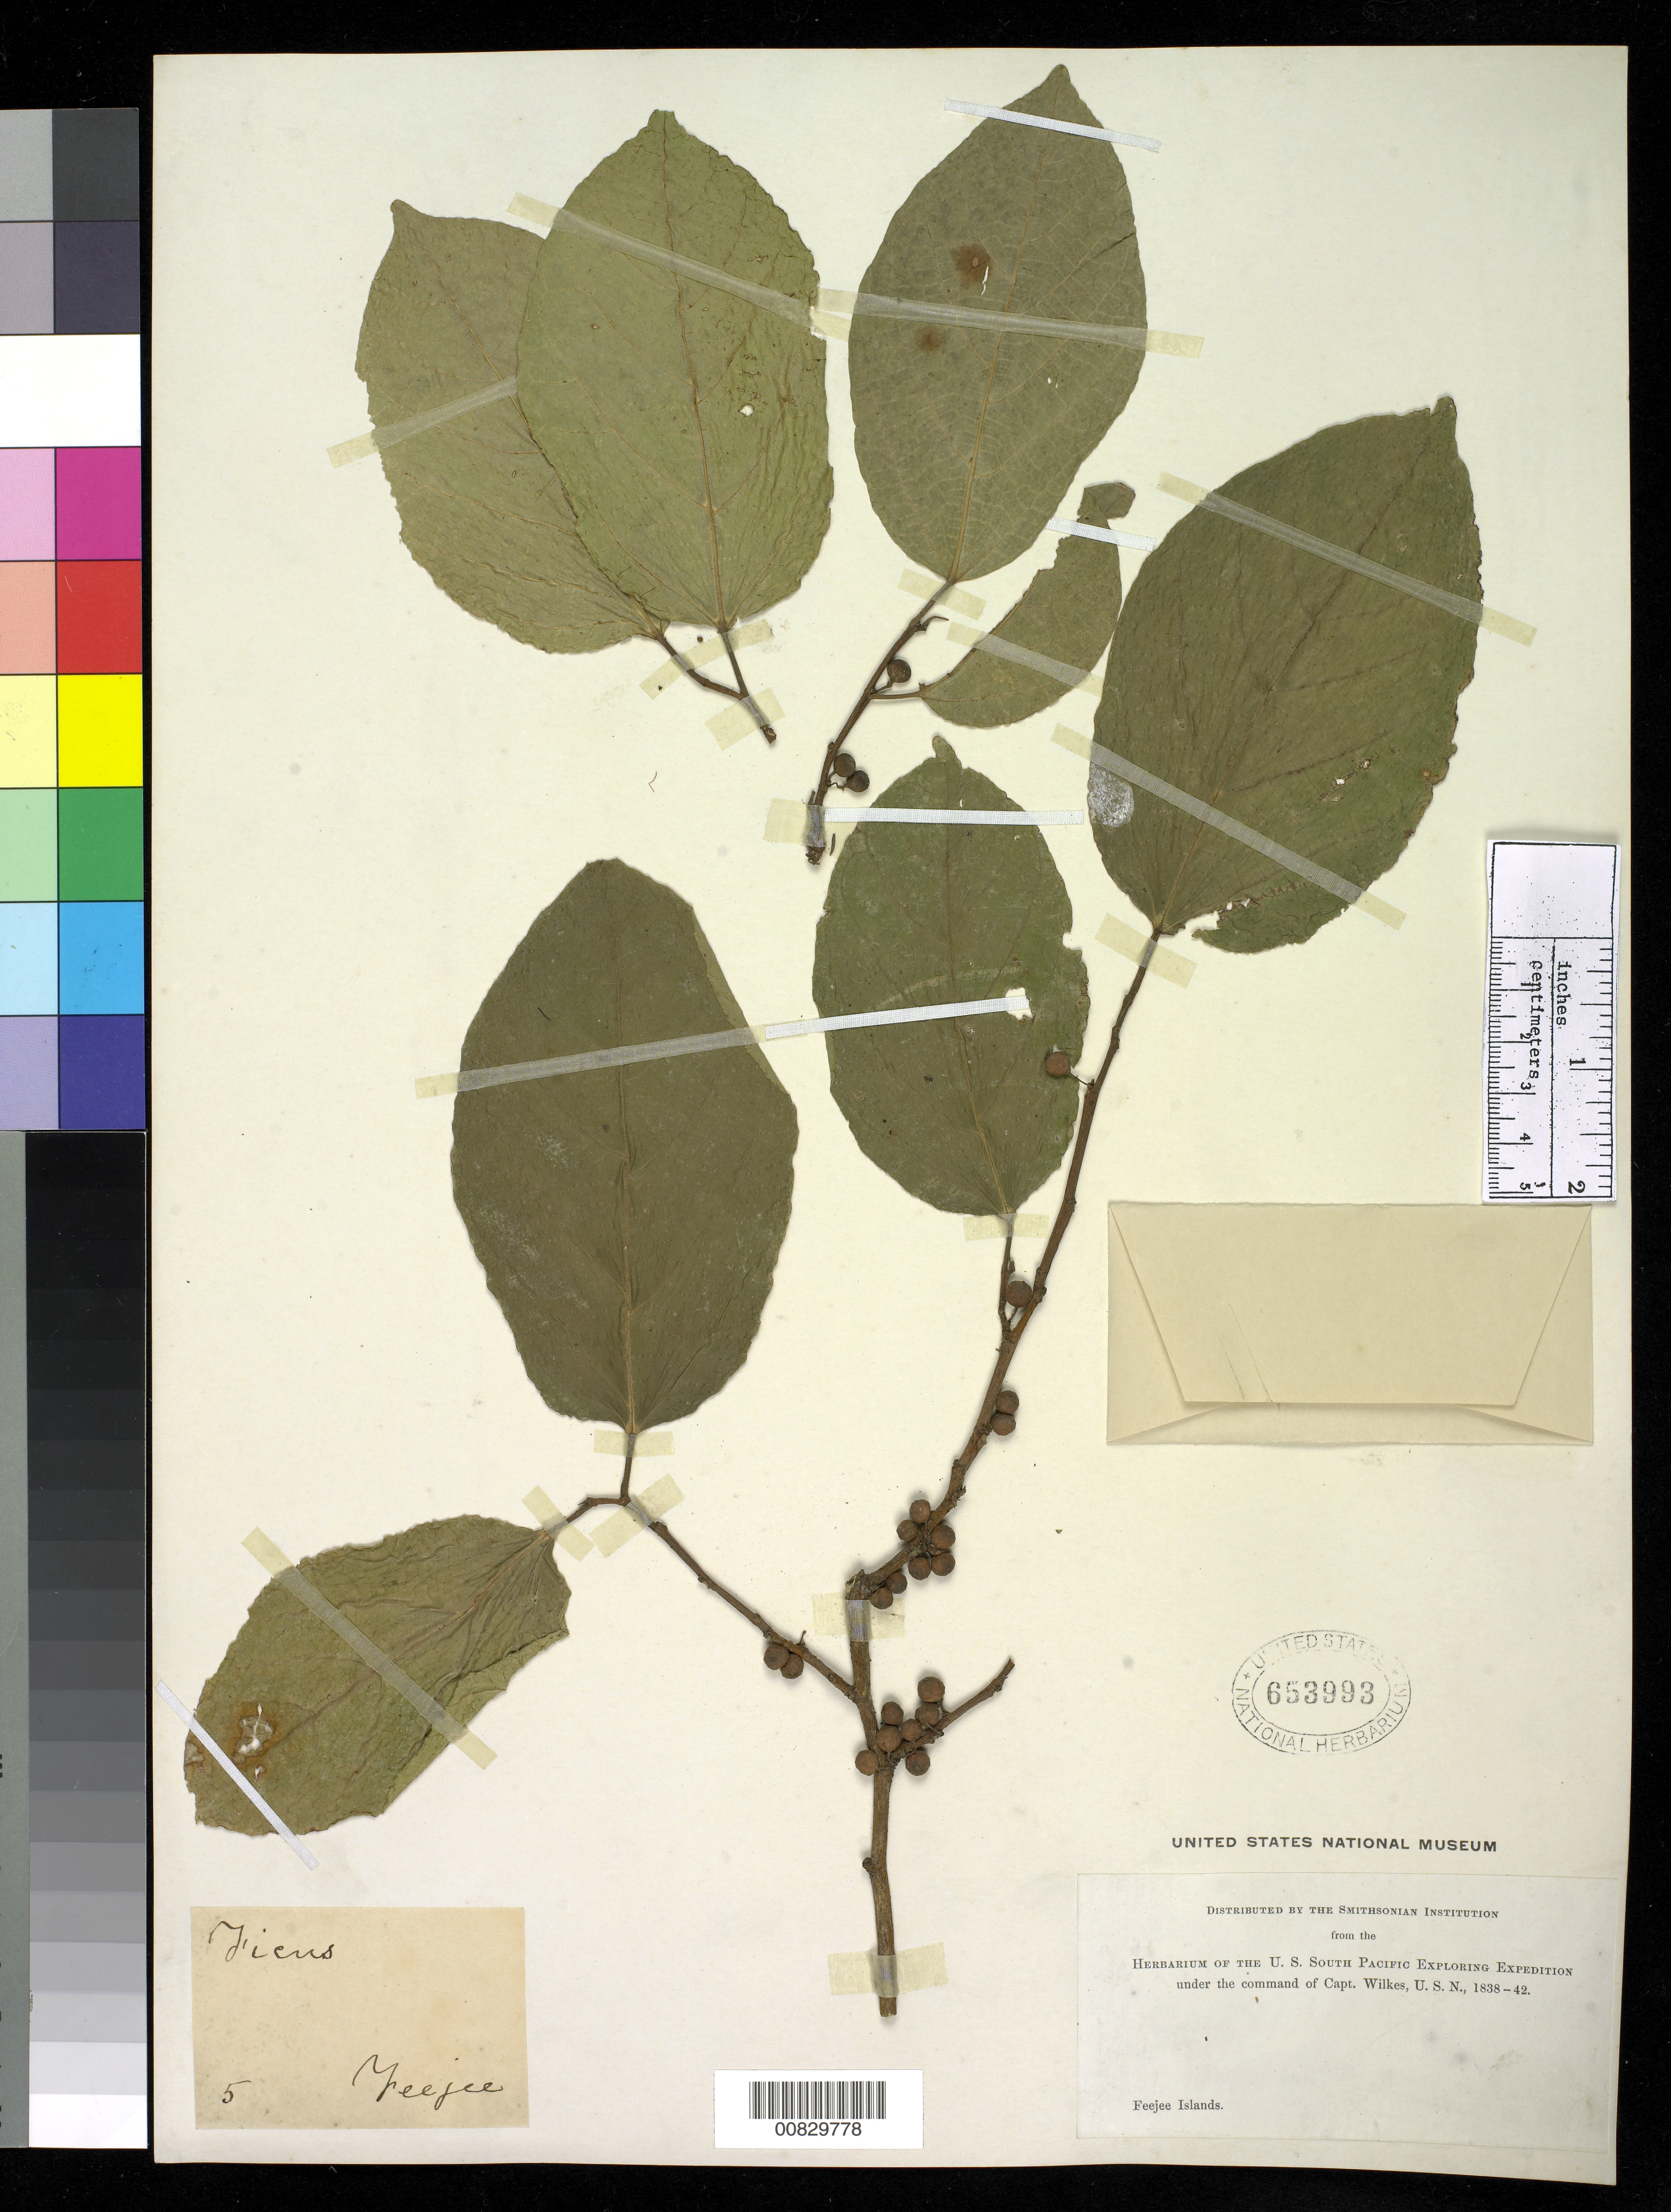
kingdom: Plantae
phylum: Tracheophyta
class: Magnoliopsida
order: Rosales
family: Moraceae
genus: Ficus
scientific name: Ficus sp.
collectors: Wilkes Explor. Exped.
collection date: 1838/1842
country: Fiji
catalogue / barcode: US 653993